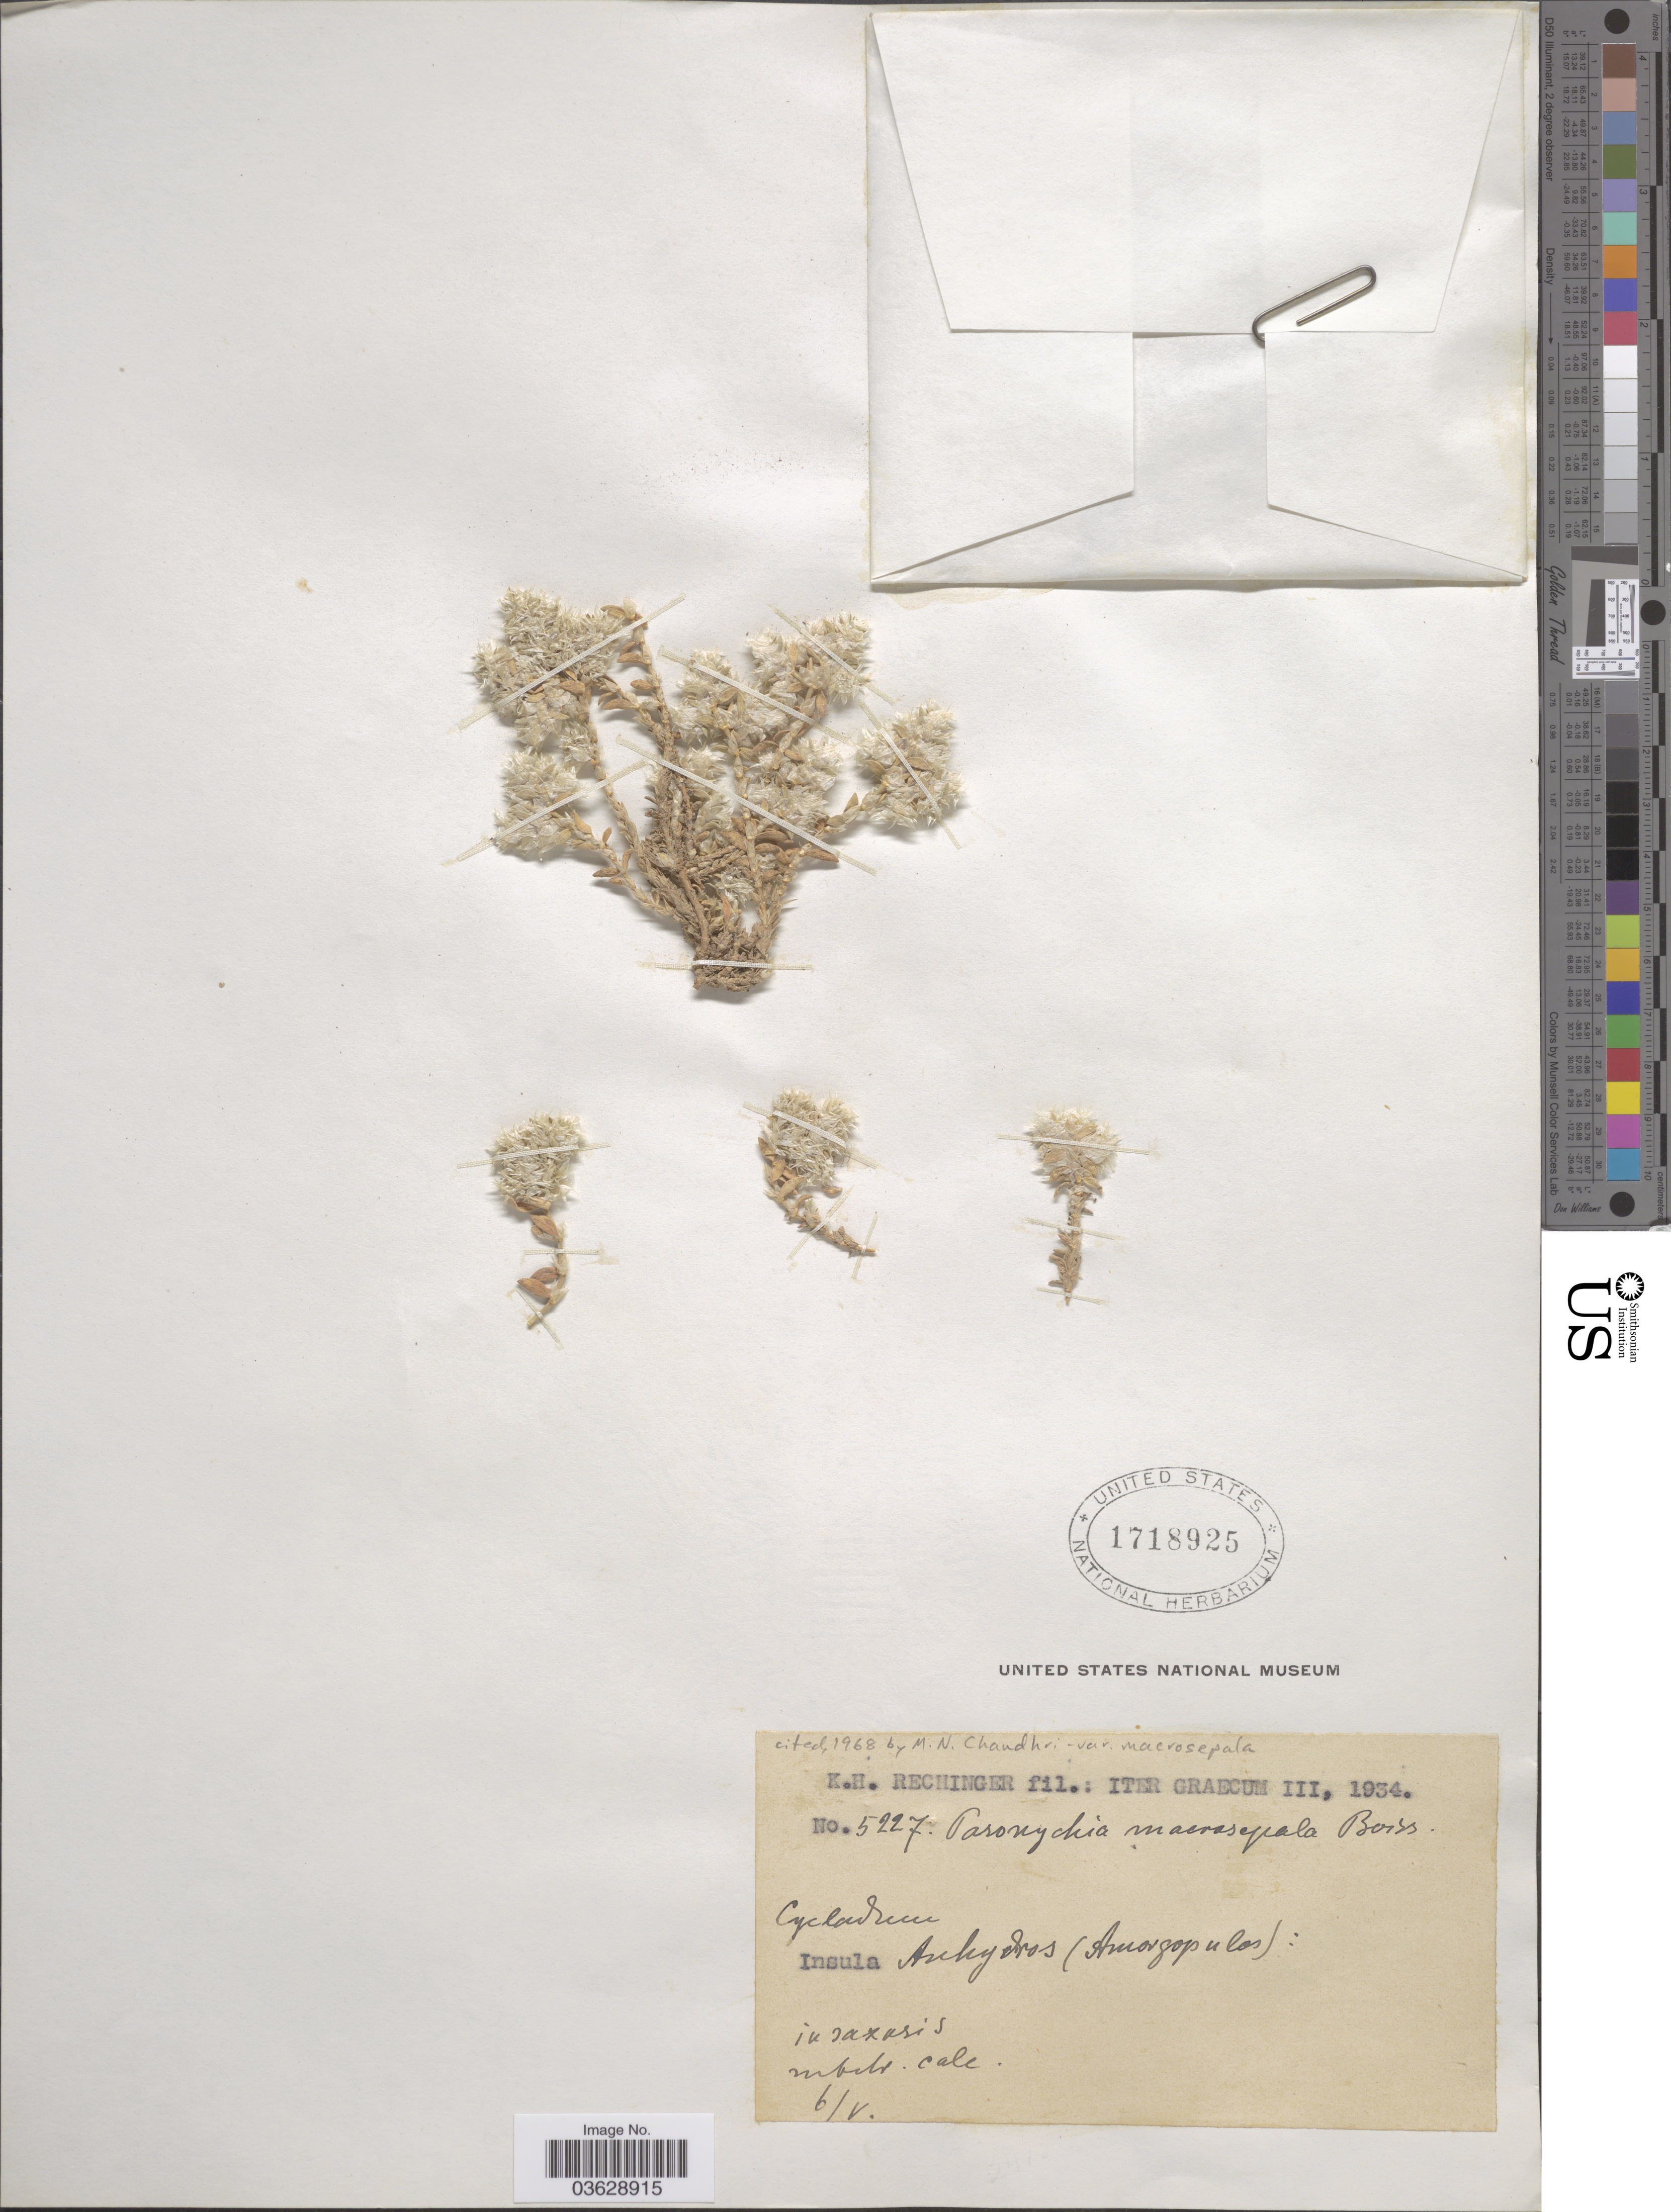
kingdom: Plantae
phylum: Tracheophyta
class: Magnoliopsida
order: Caryophyllales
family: Caryophyllaceae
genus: Paronychia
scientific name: Paronychia macrosepala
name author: Boiss.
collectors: K. H. Rechinger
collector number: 5227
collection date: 1934-05-06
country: Greece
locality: Iter Graecum. Insula Anhydros (Amorgopulos).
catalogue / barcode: US 1718925